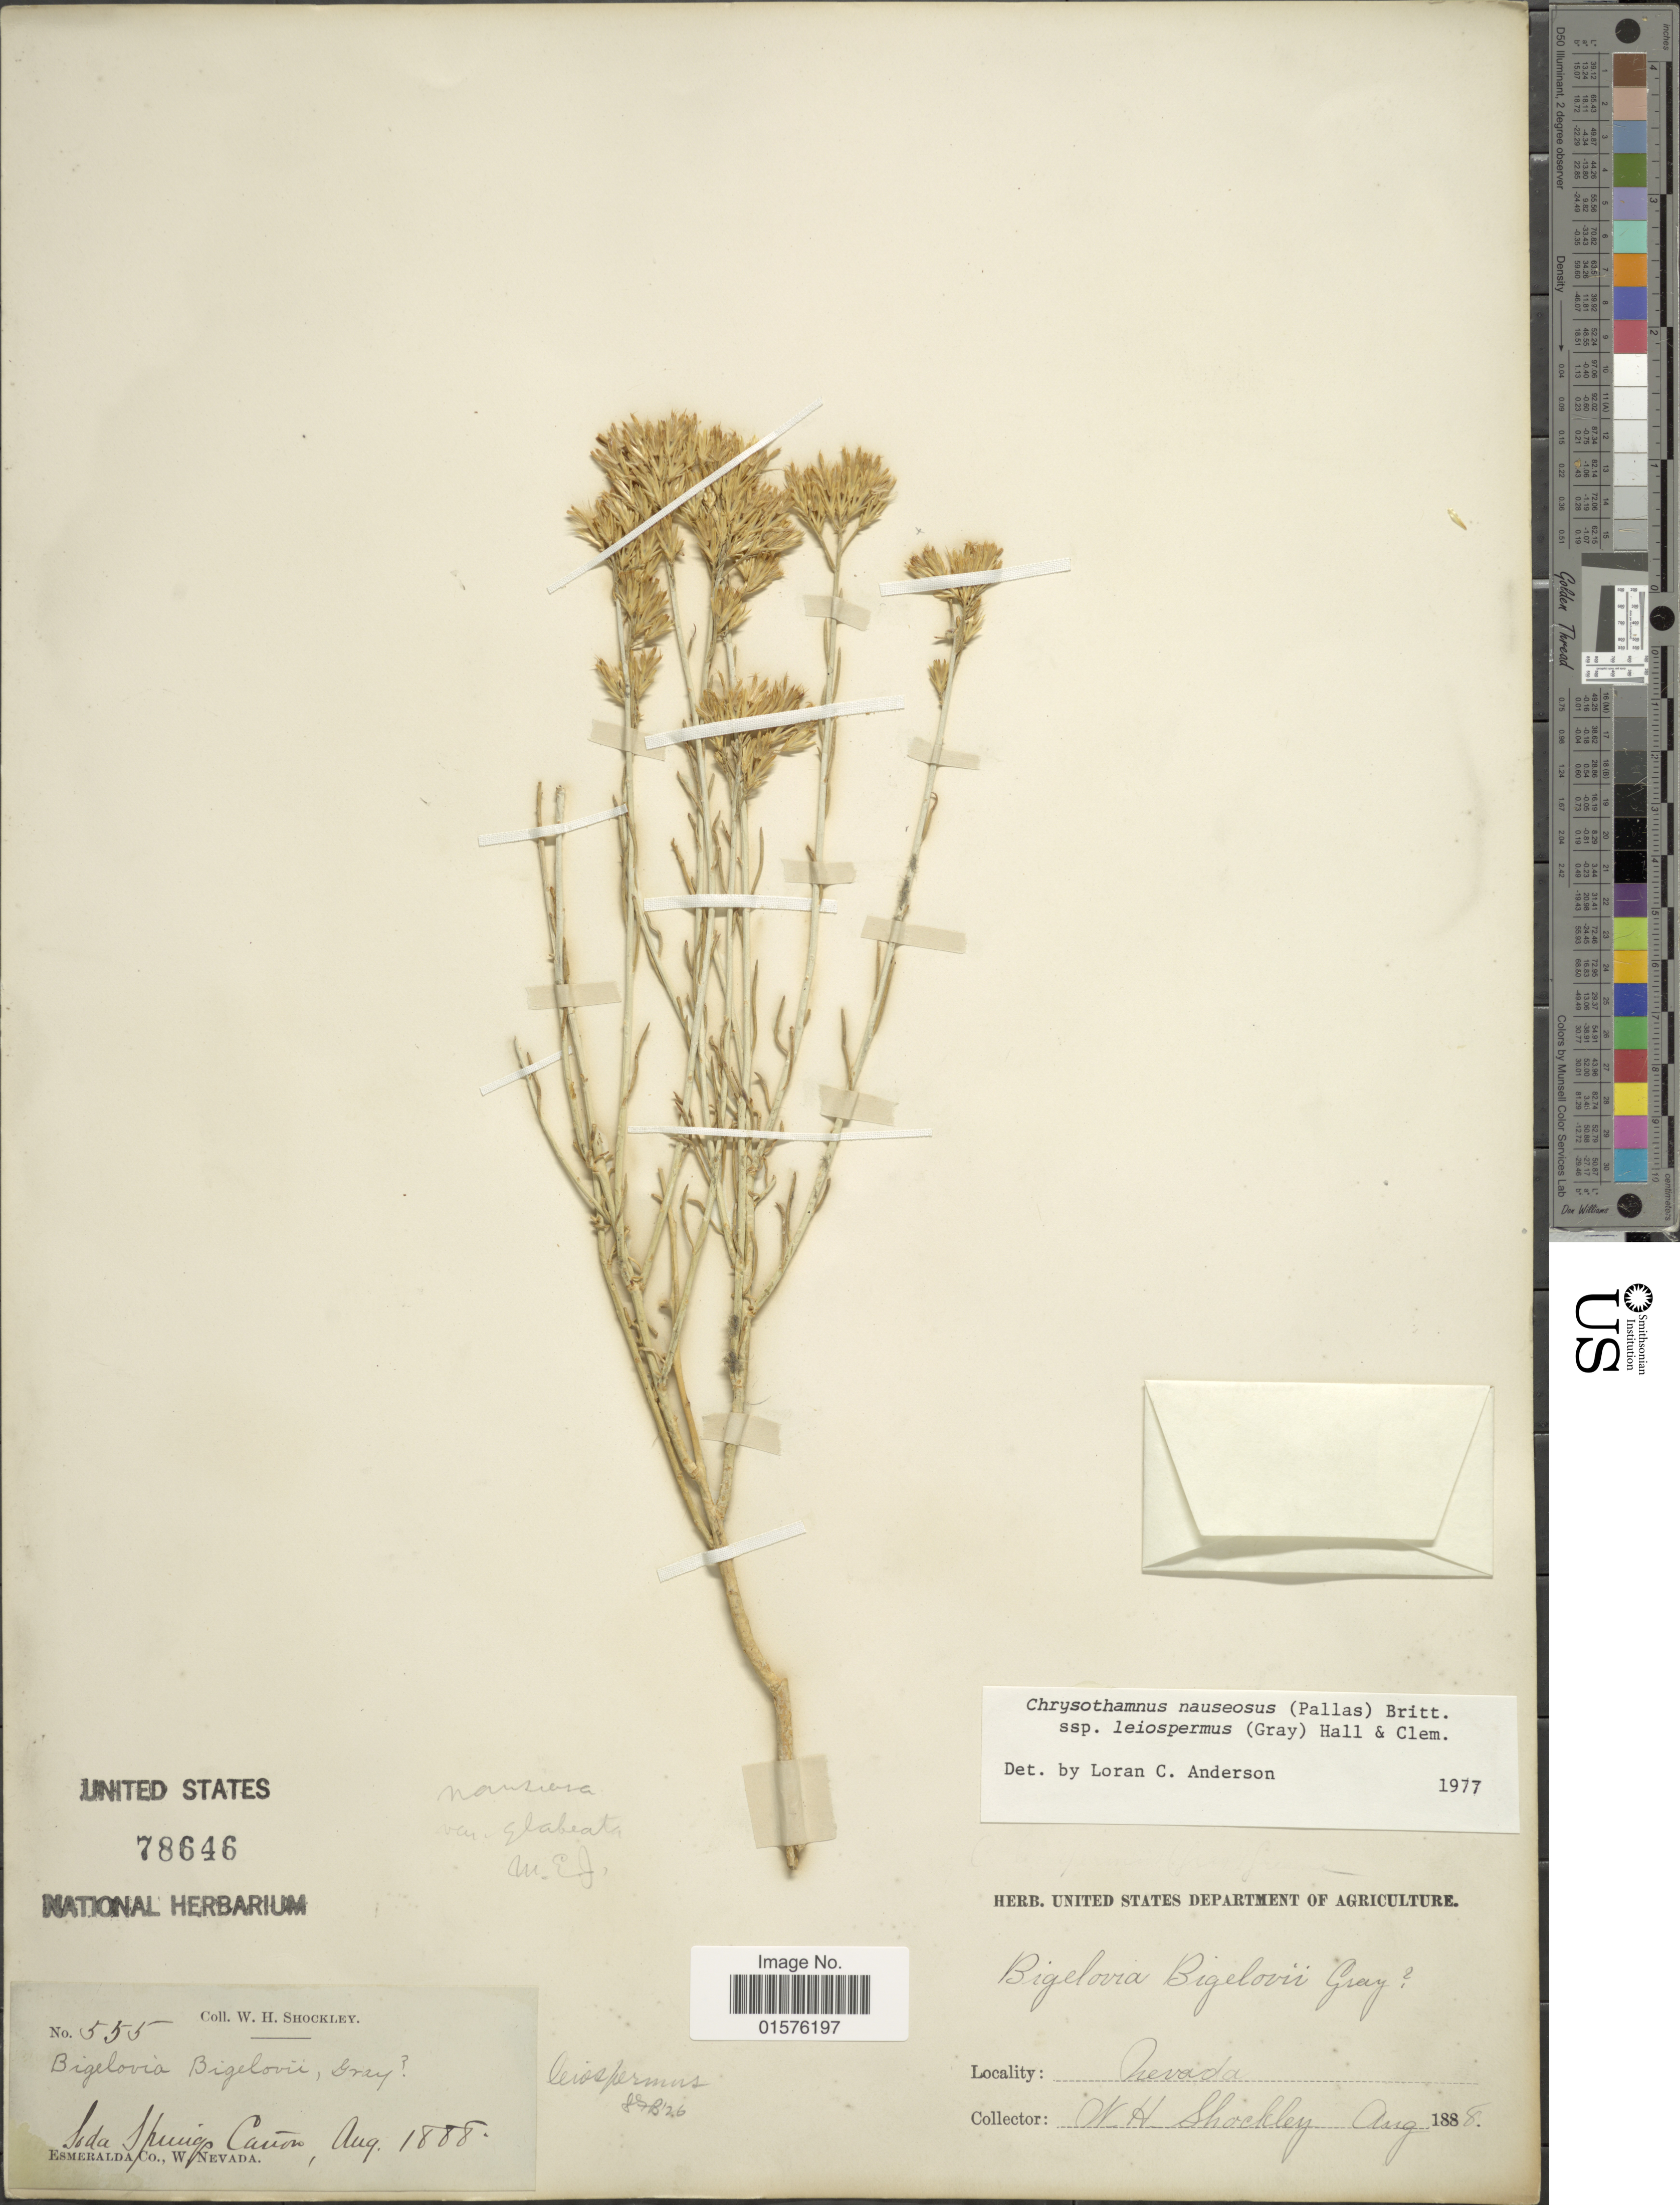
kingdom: Plantae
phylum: Tracheophyta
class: Magnoliopsida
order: Asterales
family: Asteraceae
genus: Ericameria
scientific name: Ericameria nauseosa var. leiosperma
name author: (A. Gray) G.L. Nesom & G.I. Baird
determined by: Urbatsch, Lowell E., Curator (LSU), Louisiana State University (UNITED STATES)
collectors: W. Shockley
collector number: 555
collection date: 1888-08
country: United States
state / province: Nevada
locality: Soda Springs Cañon, Esmeralda Co., W. Nevada.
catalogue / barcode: US 78646